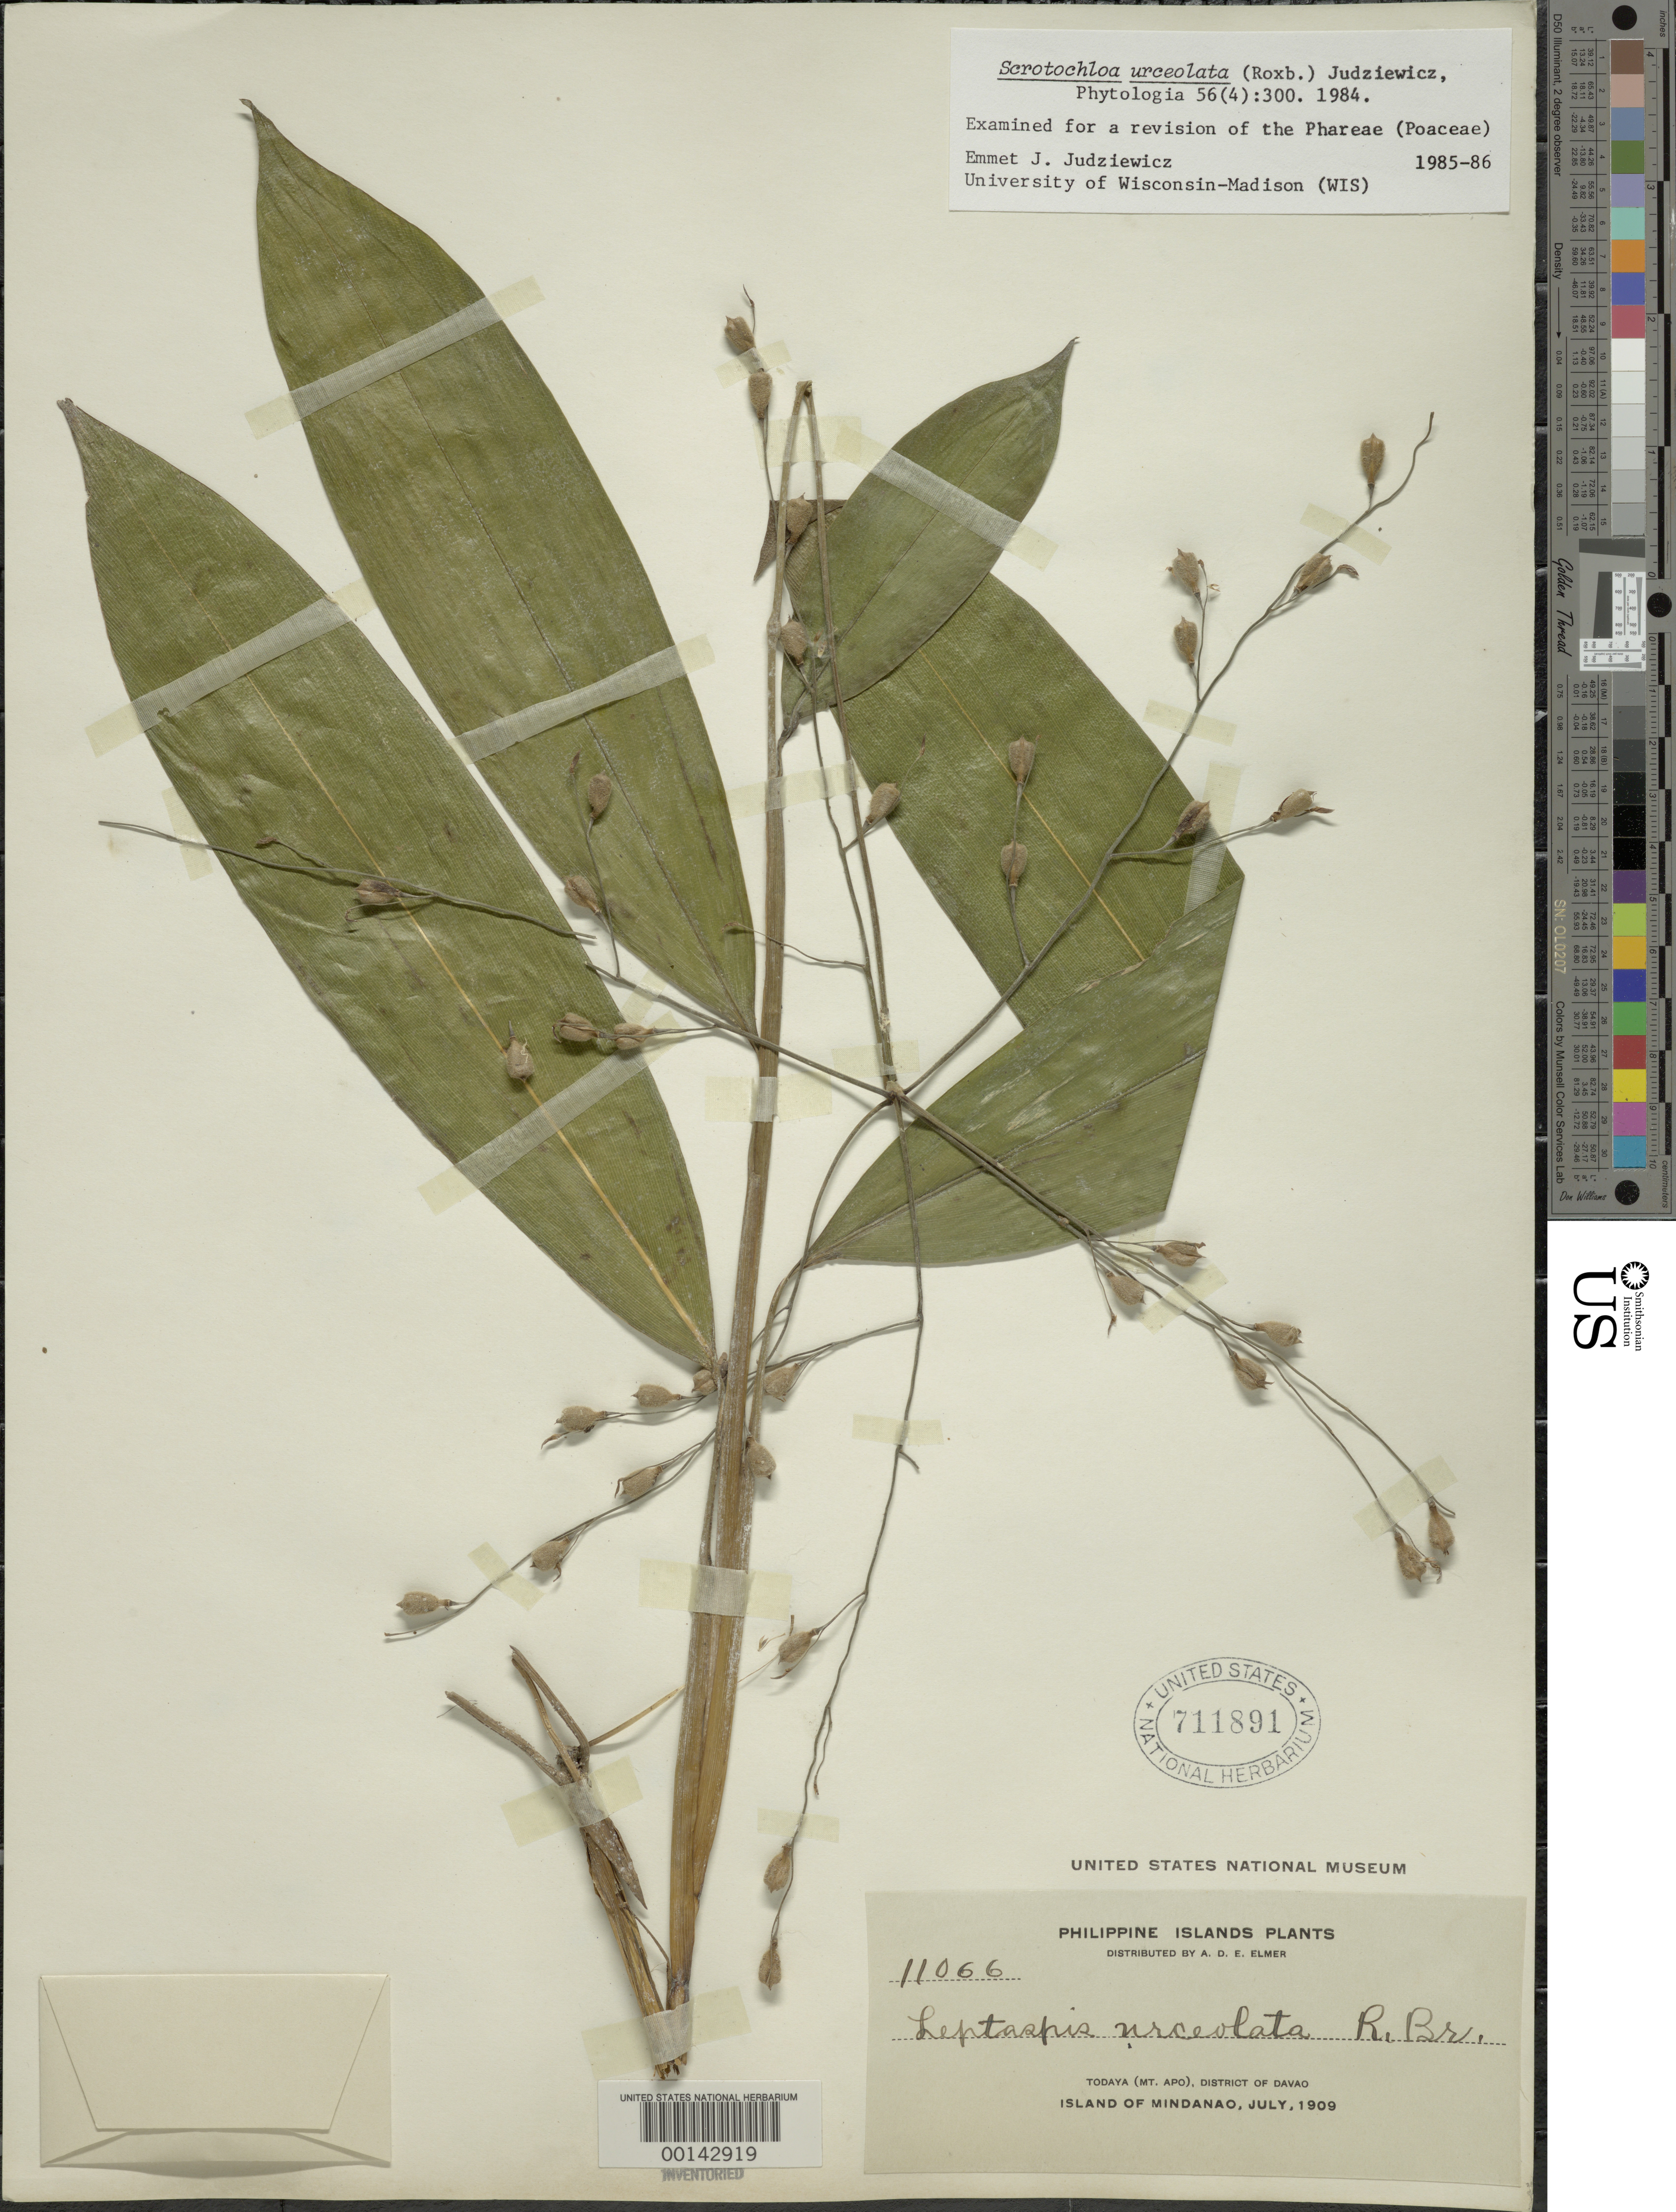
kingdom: Plantae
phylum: Tracheophyta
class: Liliopsida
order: Poales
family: Poaceae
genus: Scrotochloa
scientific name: Scrotochloa urceolata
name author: (Roxb.) Judz.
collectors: A. D. E. Elmer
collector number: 11066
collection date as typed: Jul 1909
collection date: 1909-07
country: Philippines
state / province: Davao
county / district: Davao del Norte / Davao del Sur / Davao Oriental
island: Mindanao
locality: Todaya (Mt. Apo)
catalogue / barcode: US 711891